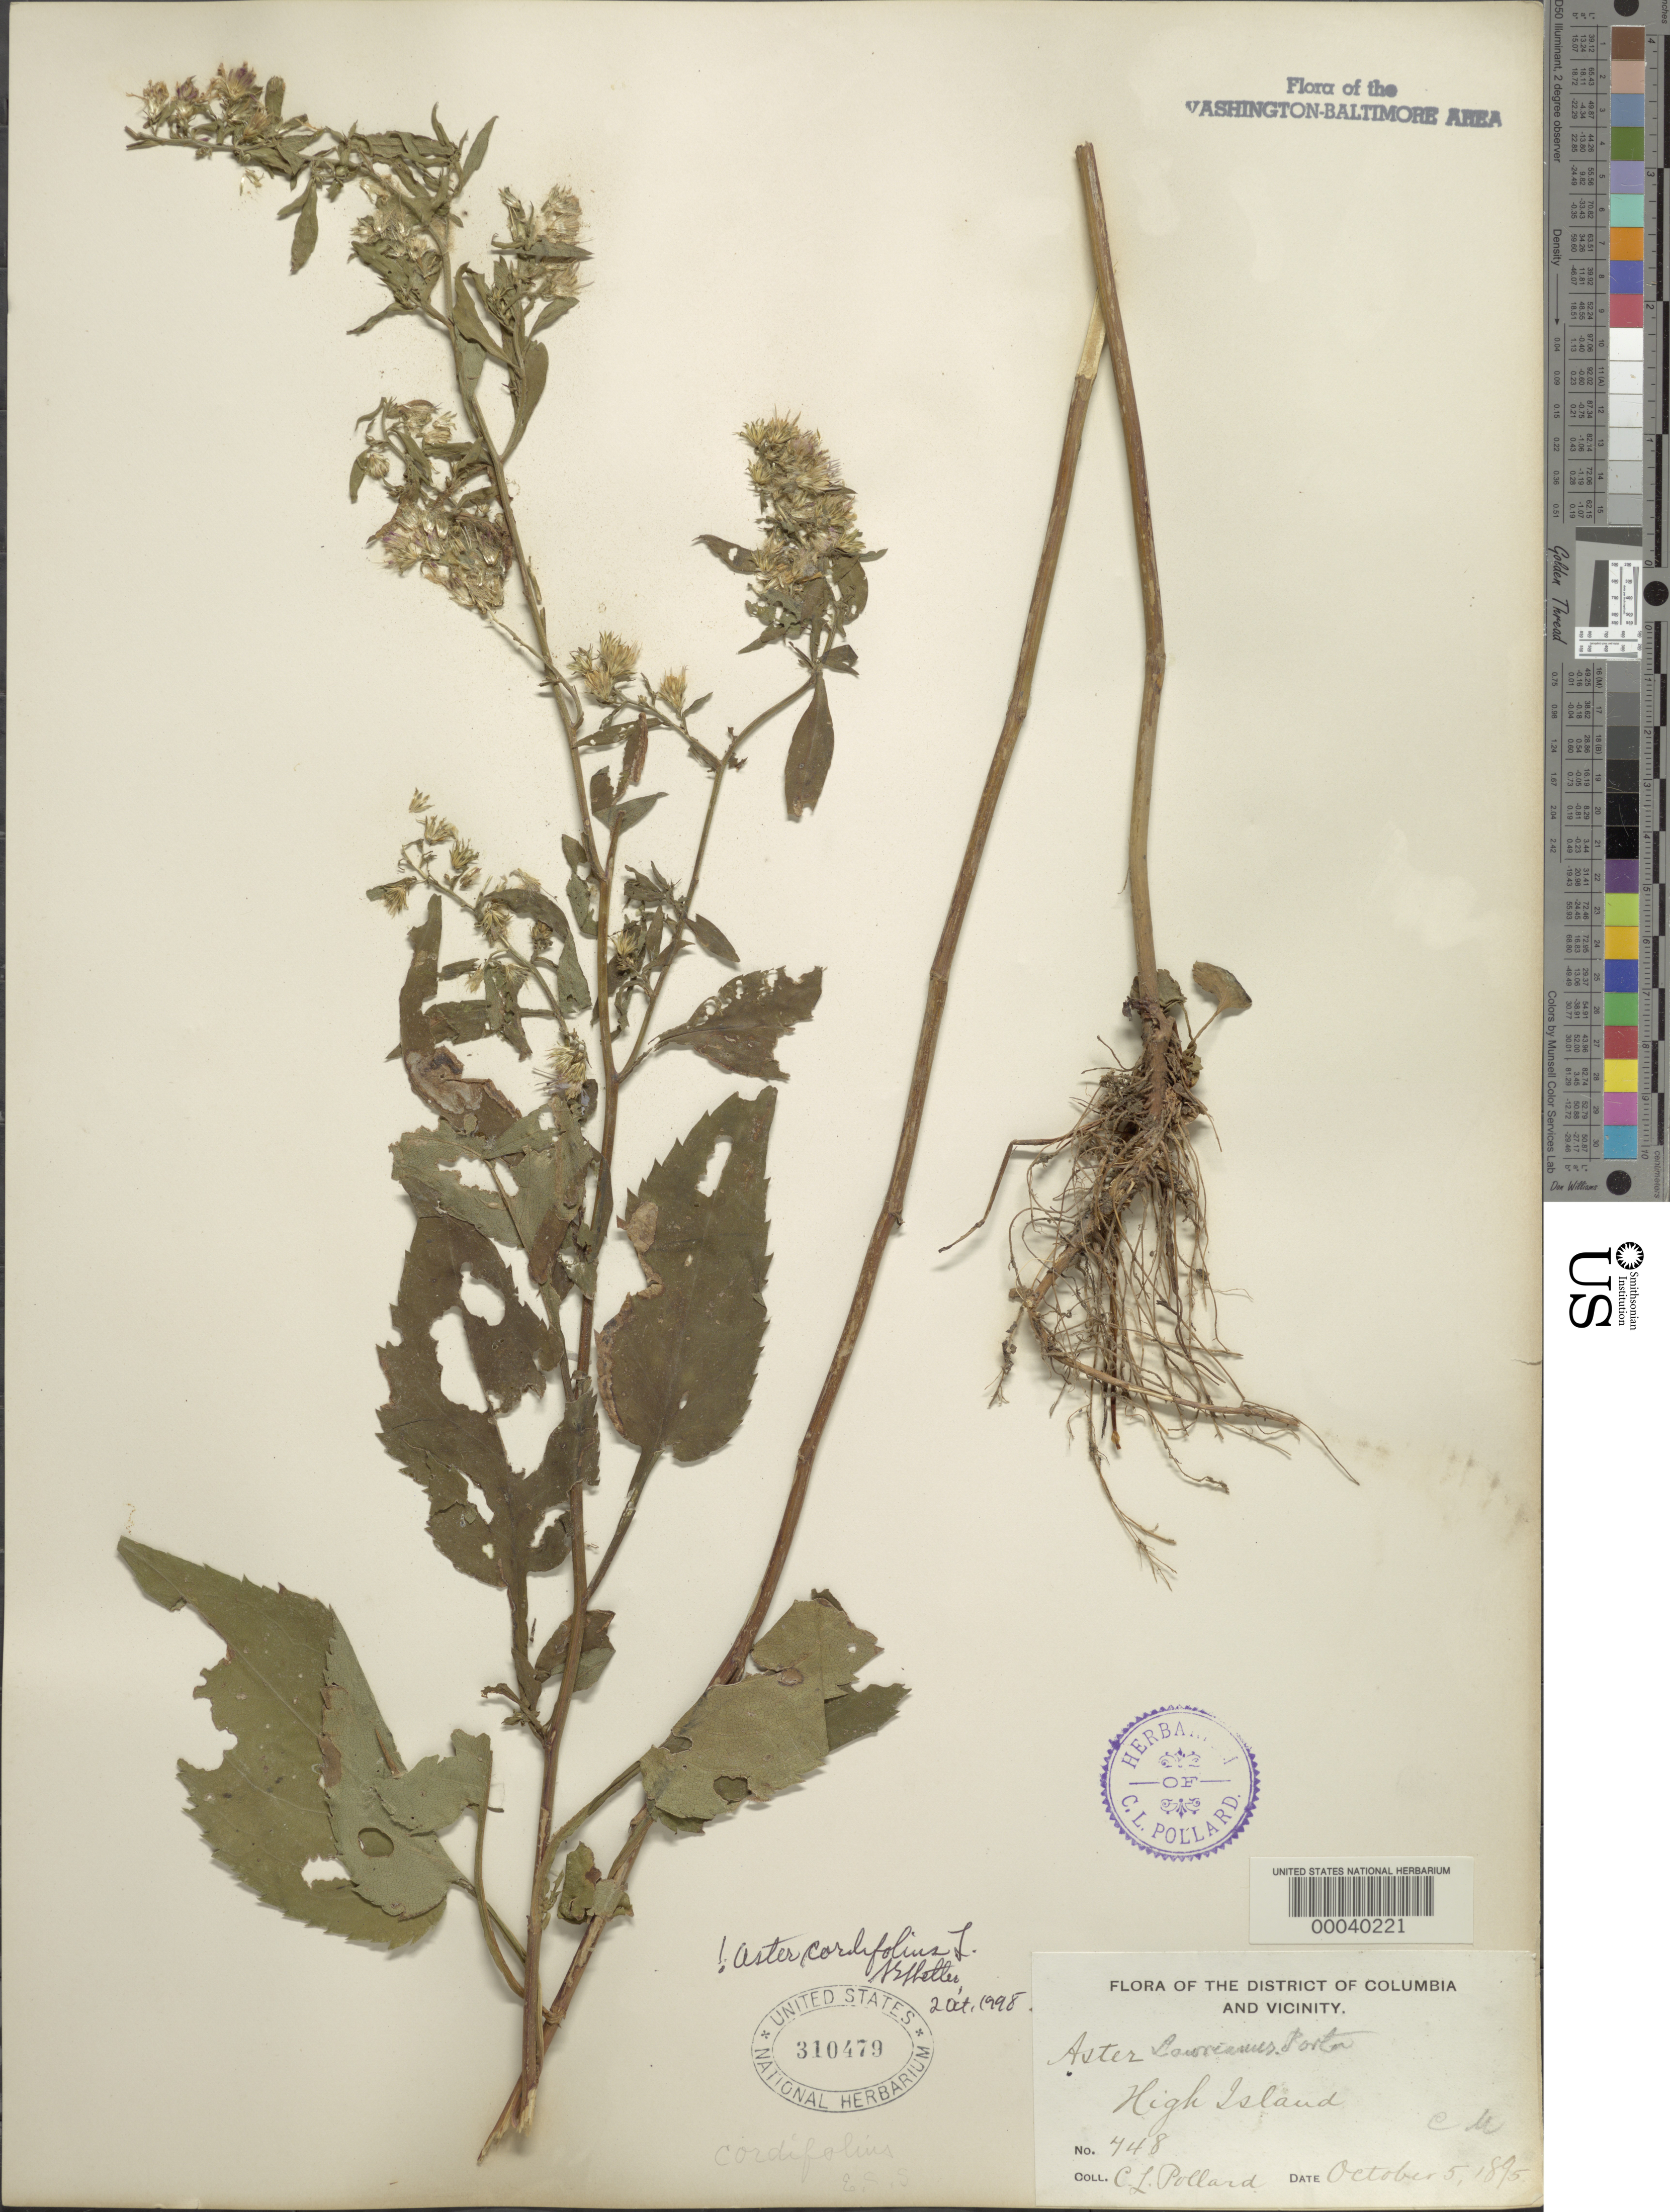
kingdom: Plantae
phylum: Tracheophyta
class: Magnoliopsida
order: Asterales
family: Asteraceae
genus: Symphyotrichum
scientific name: Symphyotrichum cordifolium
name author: (L.) G.L. Nesom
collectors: C. L. Pollard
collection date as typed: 05 Oct 1895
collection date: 1895-10-05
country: United States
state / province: Maryland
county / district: Montgomery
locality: High Island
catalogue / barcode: US 310479